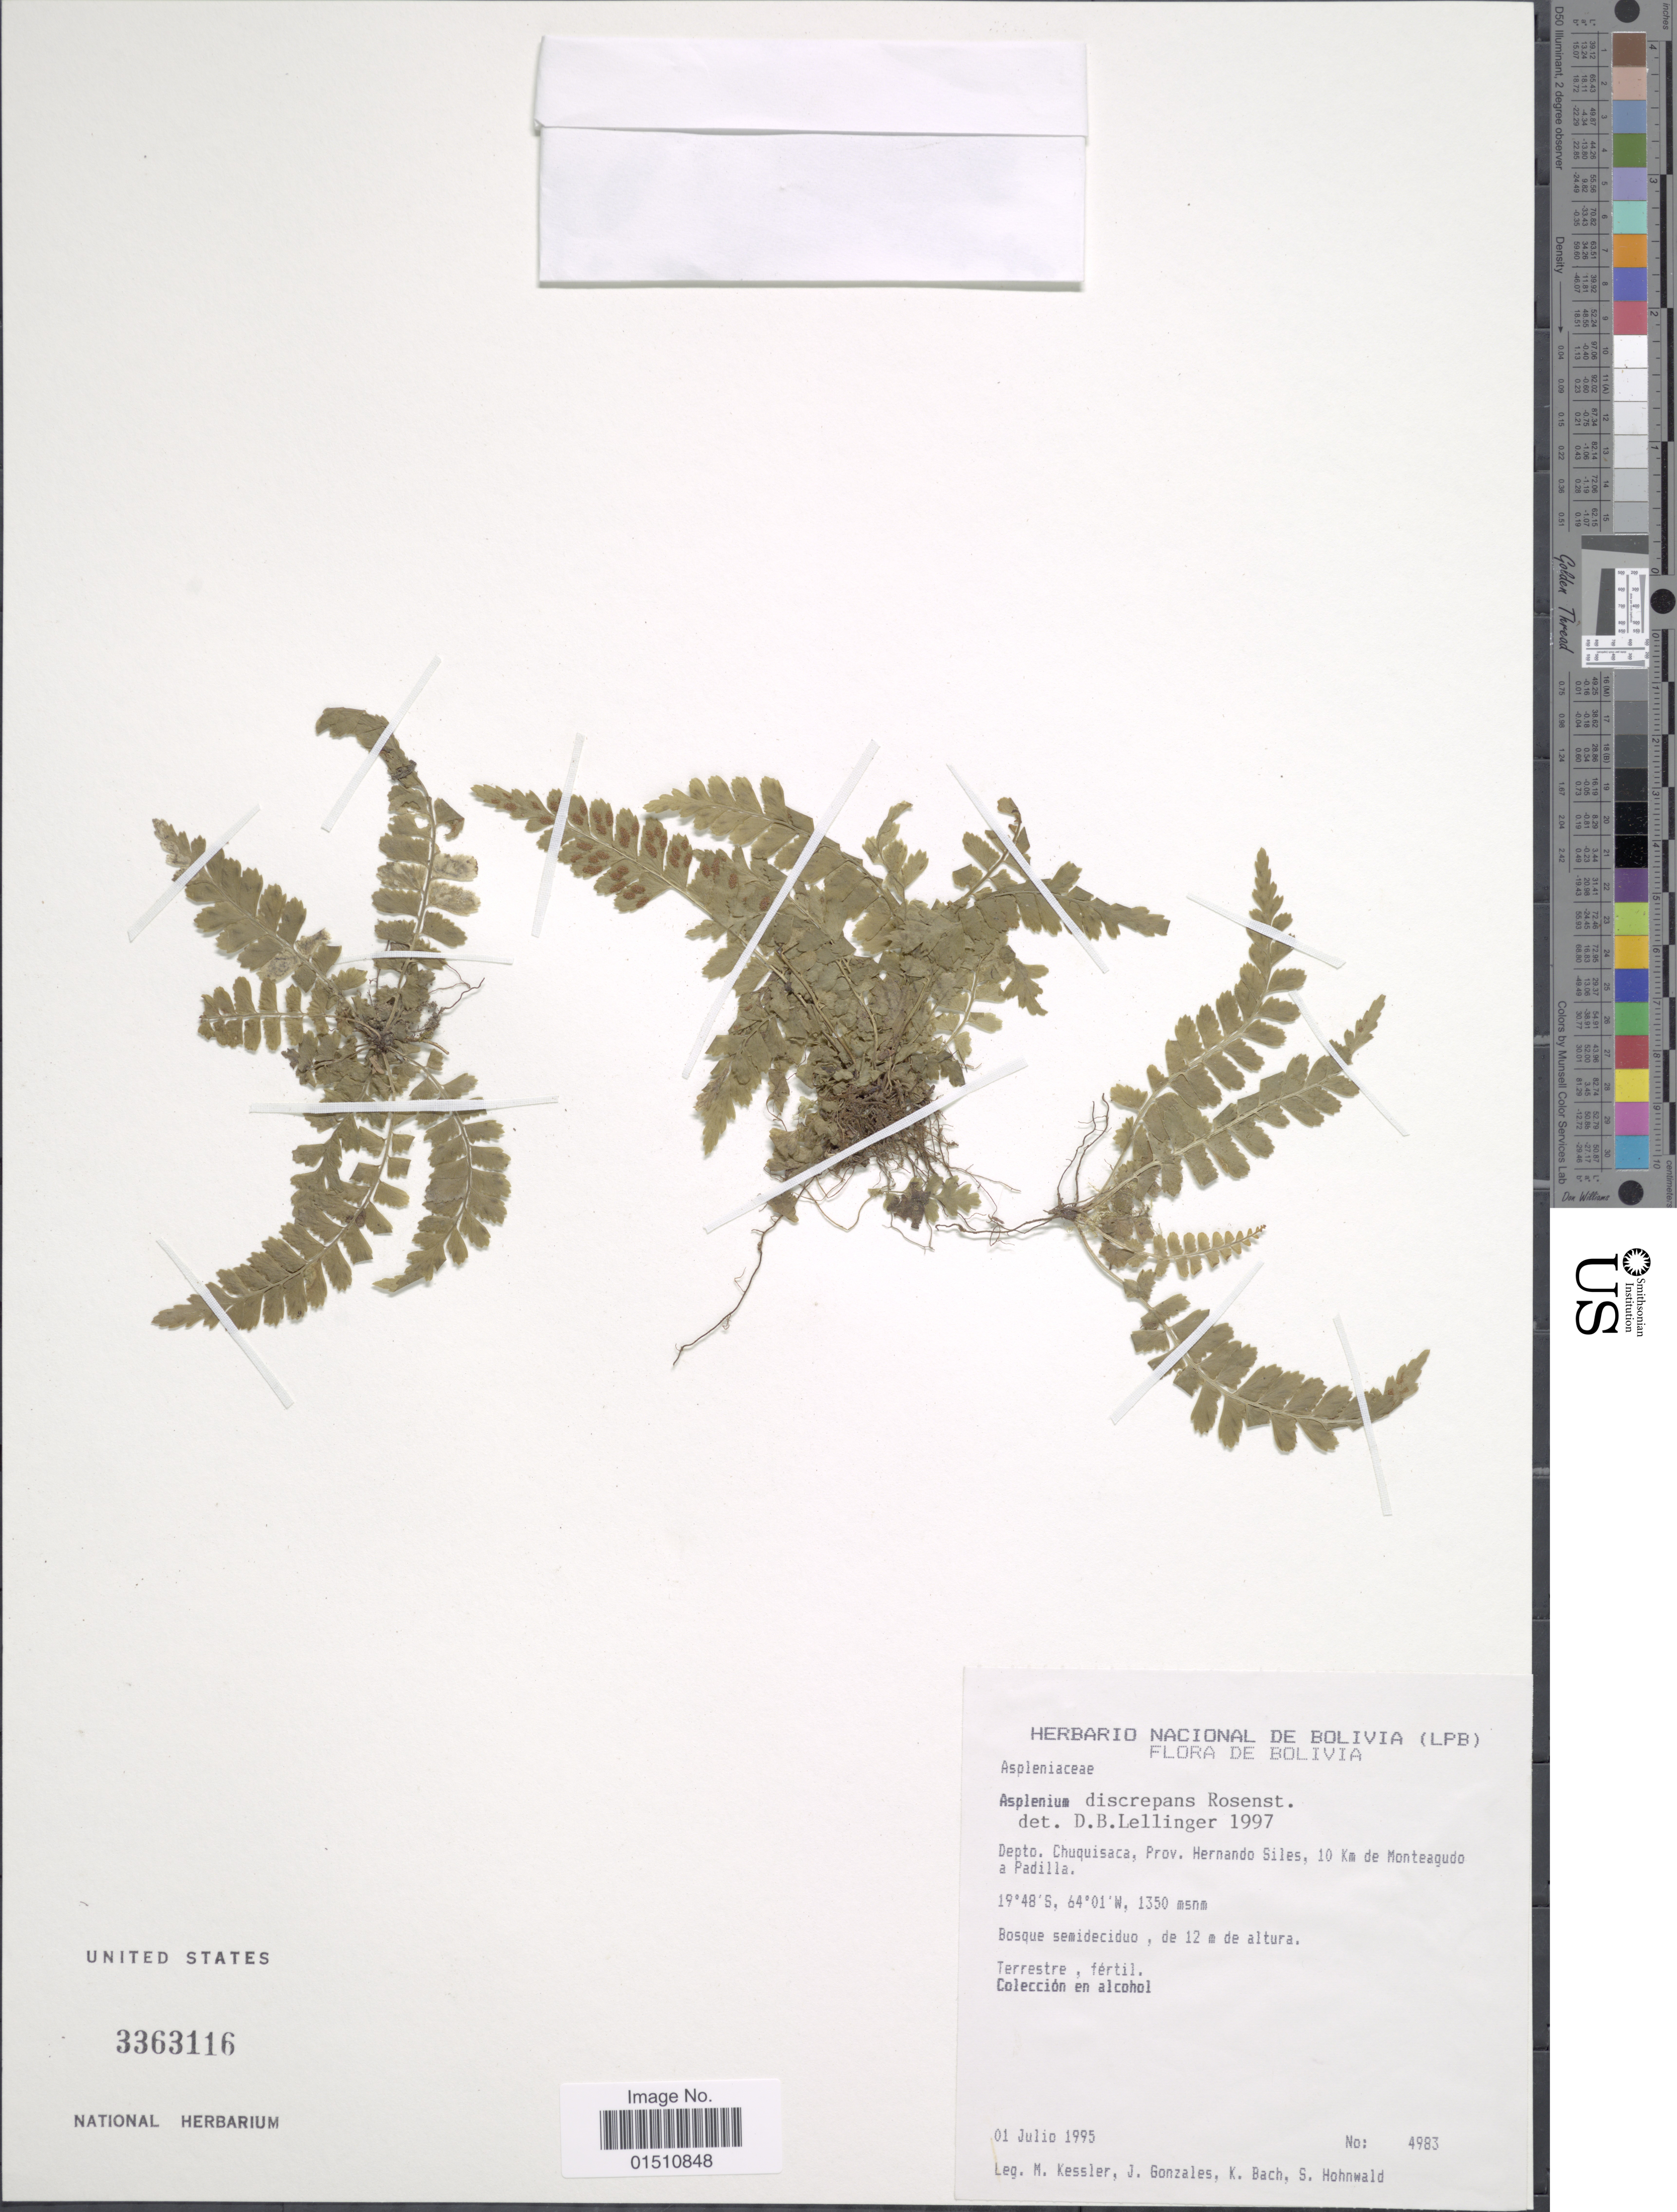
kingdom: Plantae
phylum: Tracheophyta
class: Polypodiopsida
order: Polypodiales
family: Aspleniaceae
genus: Asplenium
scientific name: Asplenium discrepans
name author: Rosenst.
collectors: M. Kessler, J. Gonzales, K. Bach & S. Hohnwald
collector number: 4983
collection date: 1995-07-01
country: Bolivia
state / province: Chuquisaca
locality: Bolivia, Depto. Chuquisaca, Prov. Hernado Siles, 10 Km de Monteagudo a Padilla.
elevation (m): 1350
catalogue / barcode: US 3363116